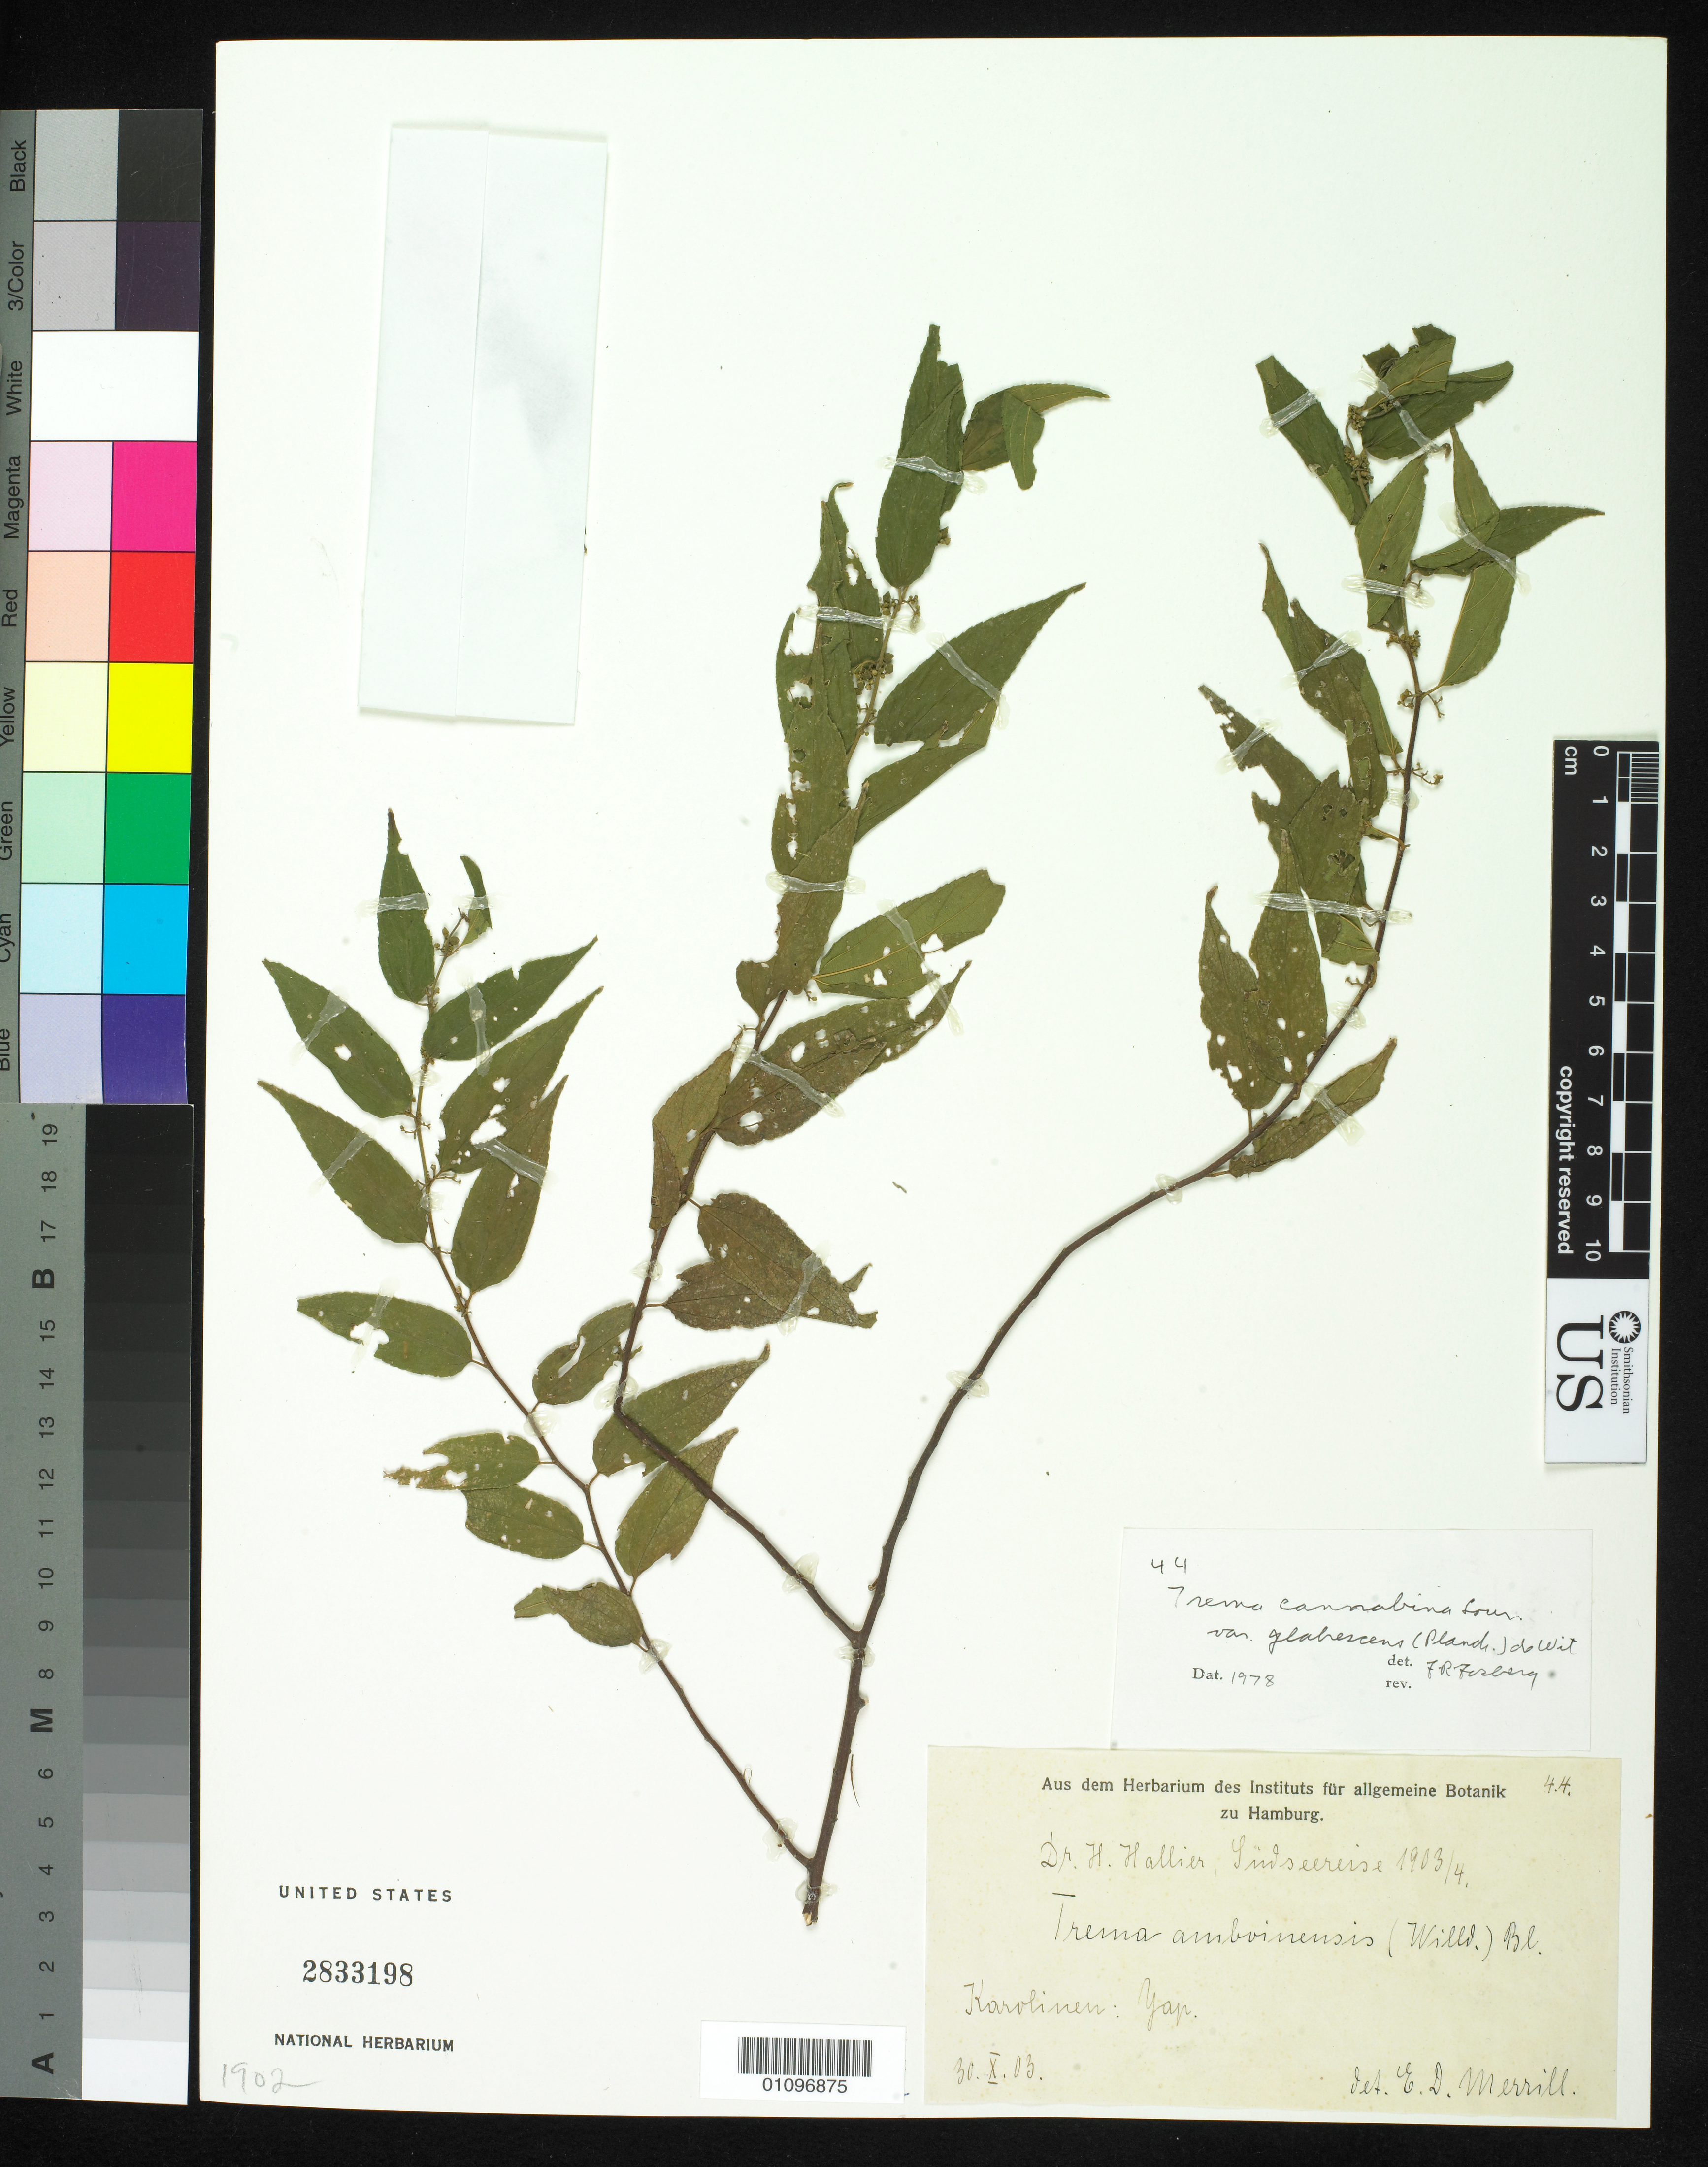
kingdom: Plantae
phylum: Tracheophyta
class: Magnoliopsida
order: Rosales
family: Cannabaceae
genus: Trema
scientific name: Trema cannabina var. glabrescens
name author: (Planch.) Dewit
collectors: H. Lindseereise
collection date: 1903-10-30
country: Micronesia, Federated States of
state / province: Yap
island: Yap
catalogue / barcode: US 2833198